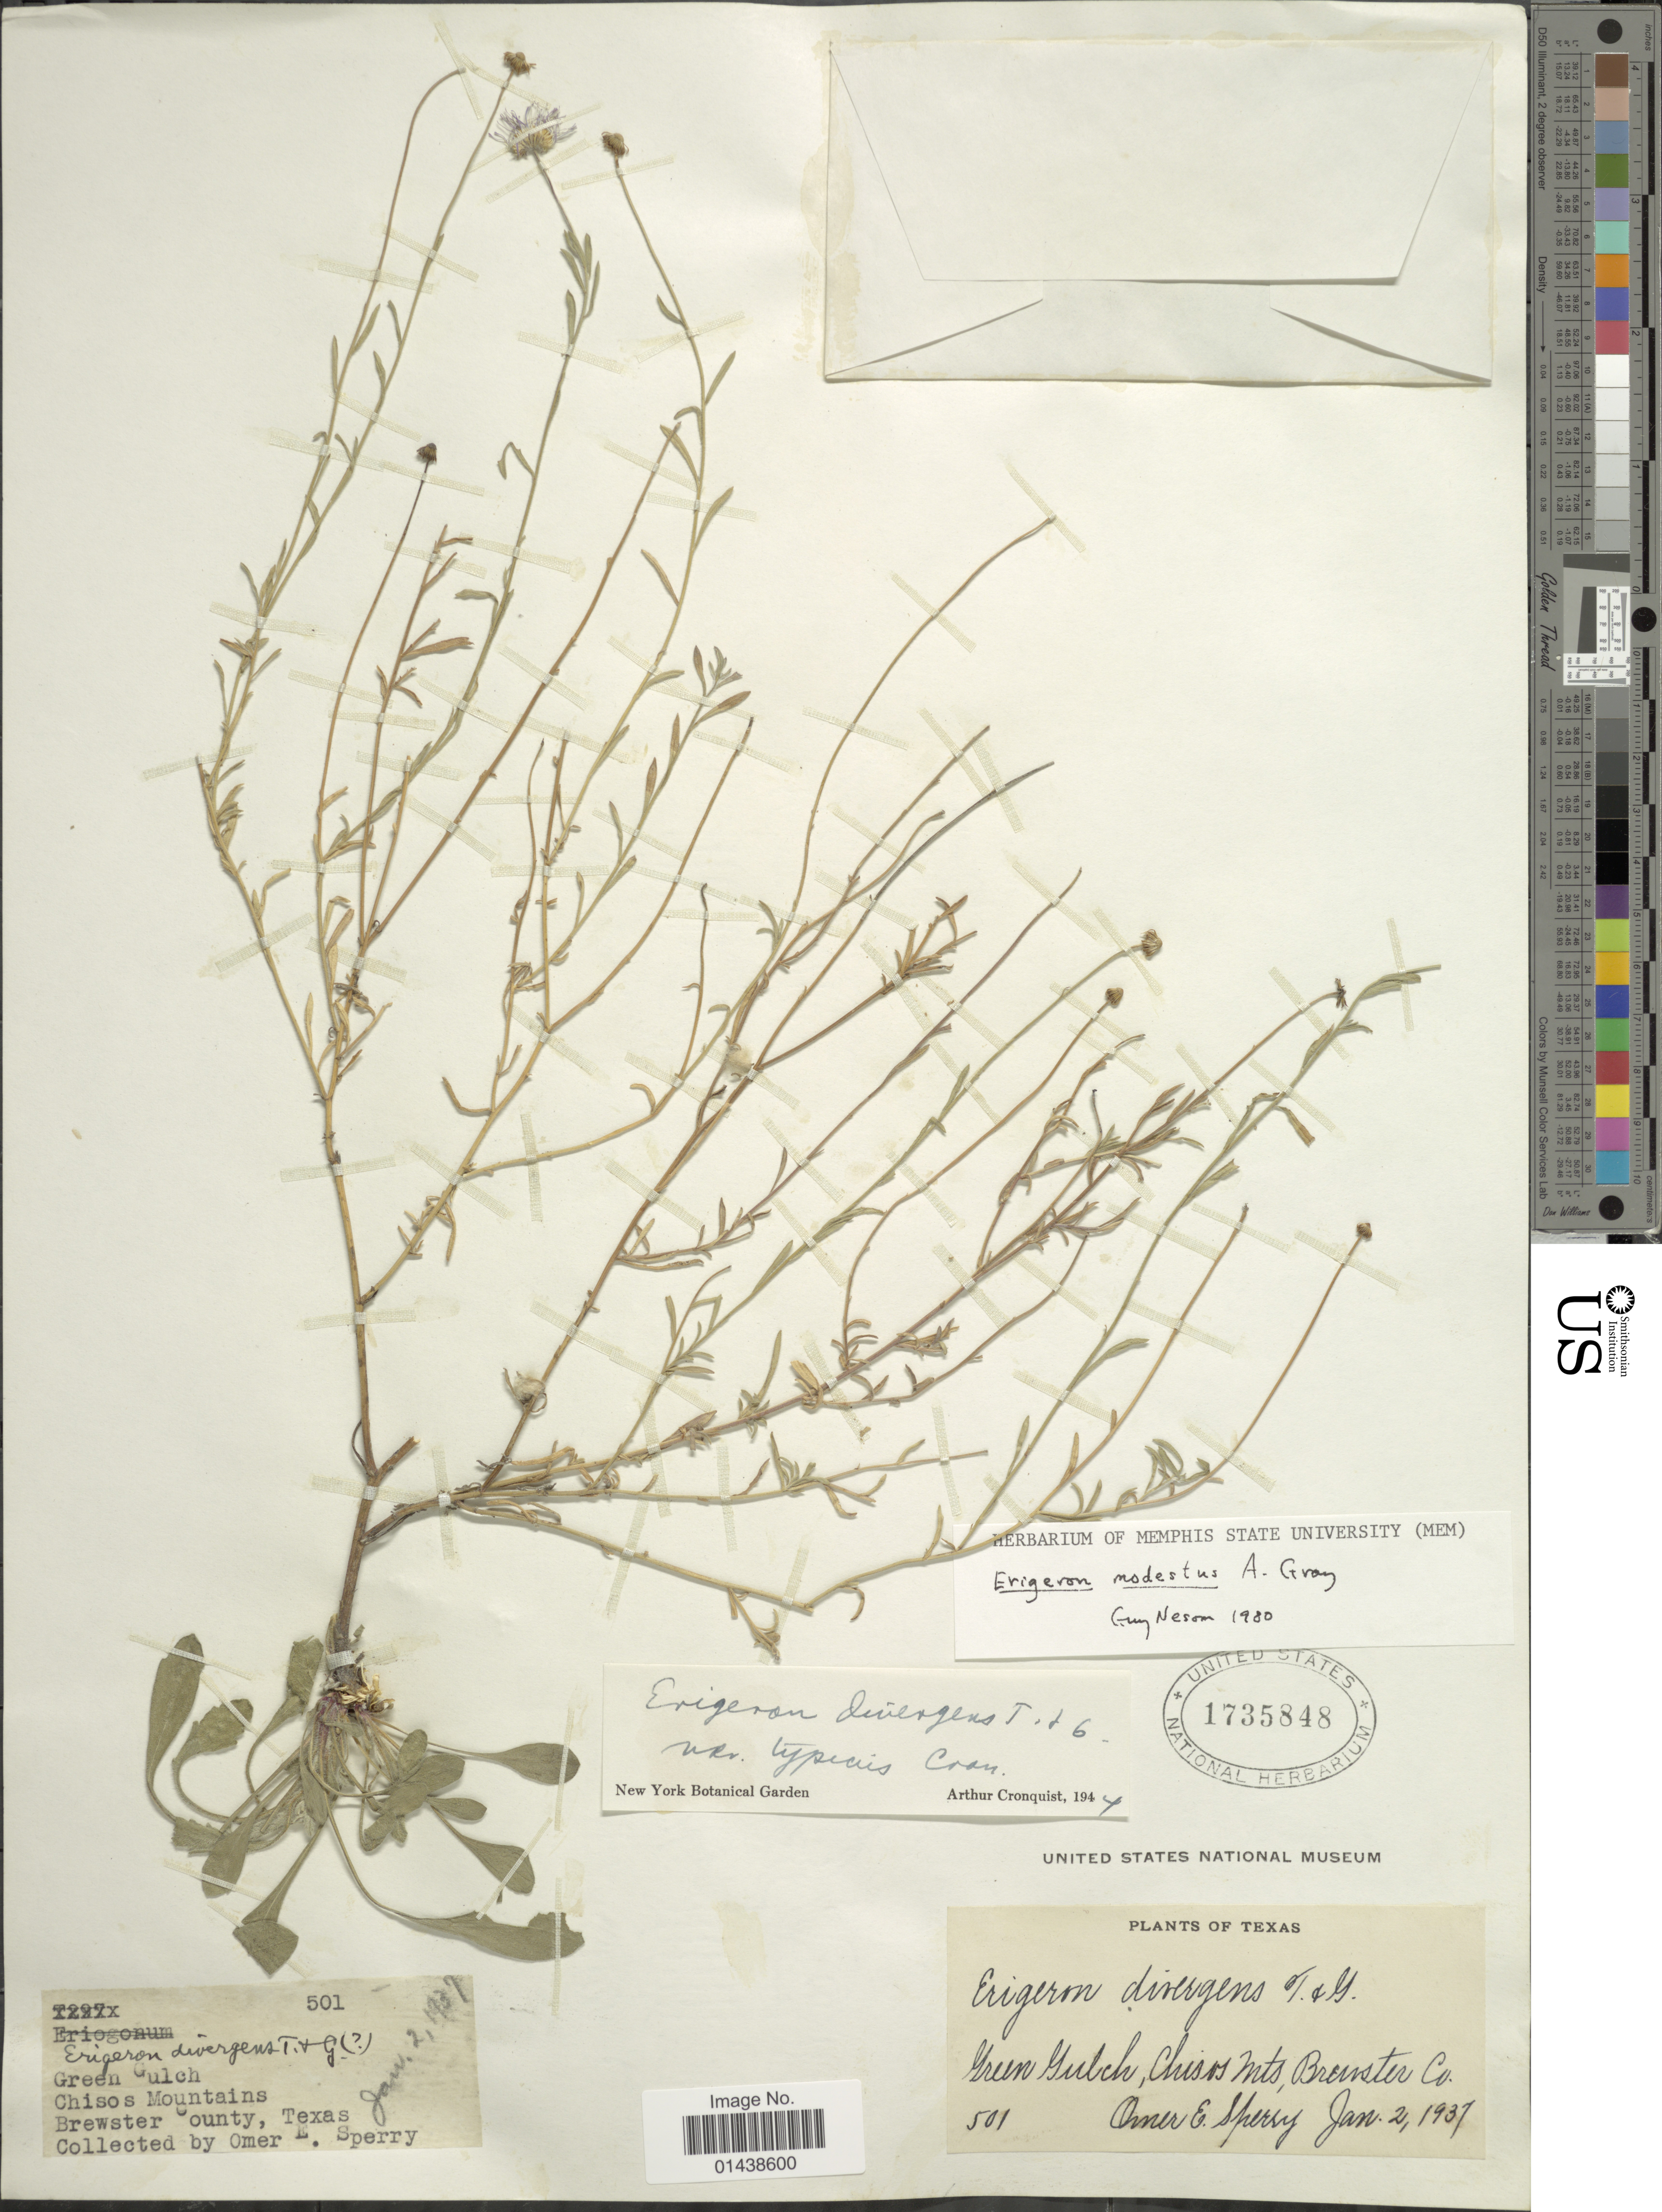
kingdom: Plantae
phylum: Tracheophyta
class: Magnoliopsida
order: Asterales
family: Asteraceae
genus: Erigeron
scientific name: Erigeron modestus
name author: A. Gray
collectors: O. E. Sperry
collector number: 501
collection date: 1937-01-02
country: United States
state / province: Texas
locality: Green Gulch. Chisos Mountains. Brewster County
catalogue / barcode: US 1735848